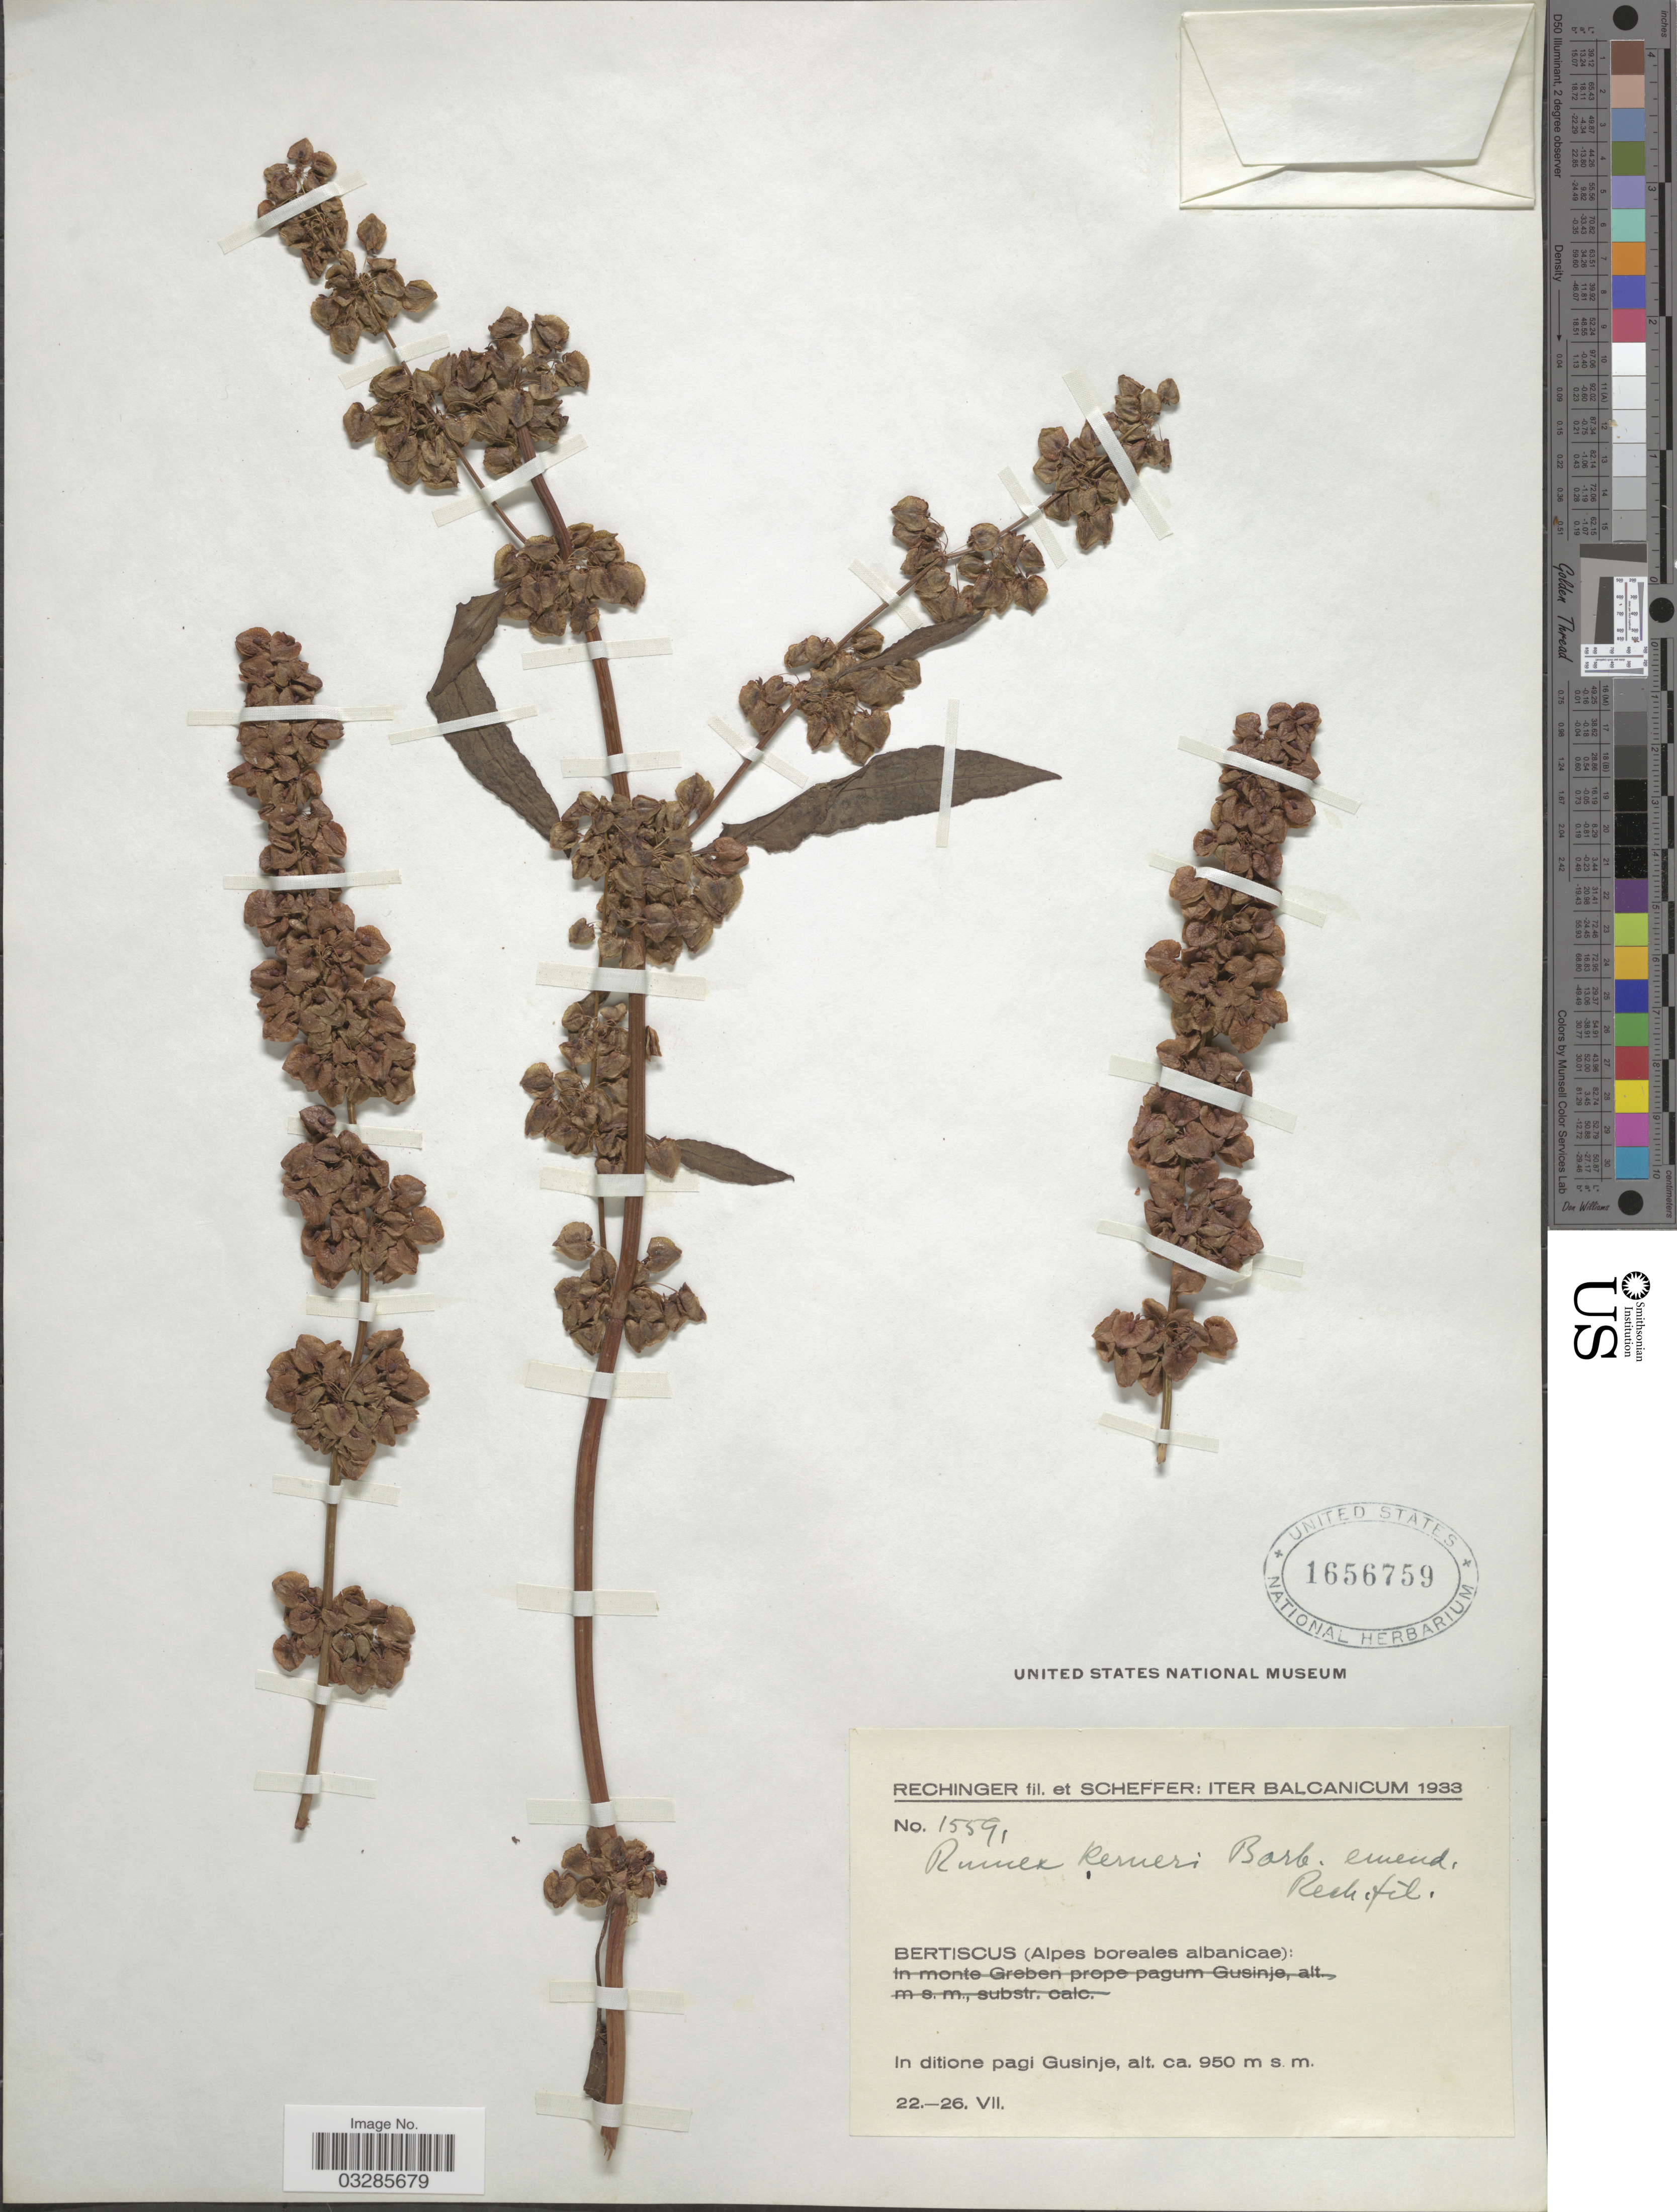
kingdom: Plantae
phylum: Tracheophyta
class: Magnoliopsida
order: Caryophyllales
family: Polygonaceae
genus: Rumex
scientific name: Rumex kerneri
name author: Borbás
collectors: -- Rechinger & Scheffer, --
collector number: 15591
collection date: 1933-07-22/1933-07-26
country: Albania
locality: Iter Balcanicum, Bertiscus (Alpes boreales albanicae): in ditione pagi Gusinje.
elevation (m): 950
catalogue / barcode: US 1656759